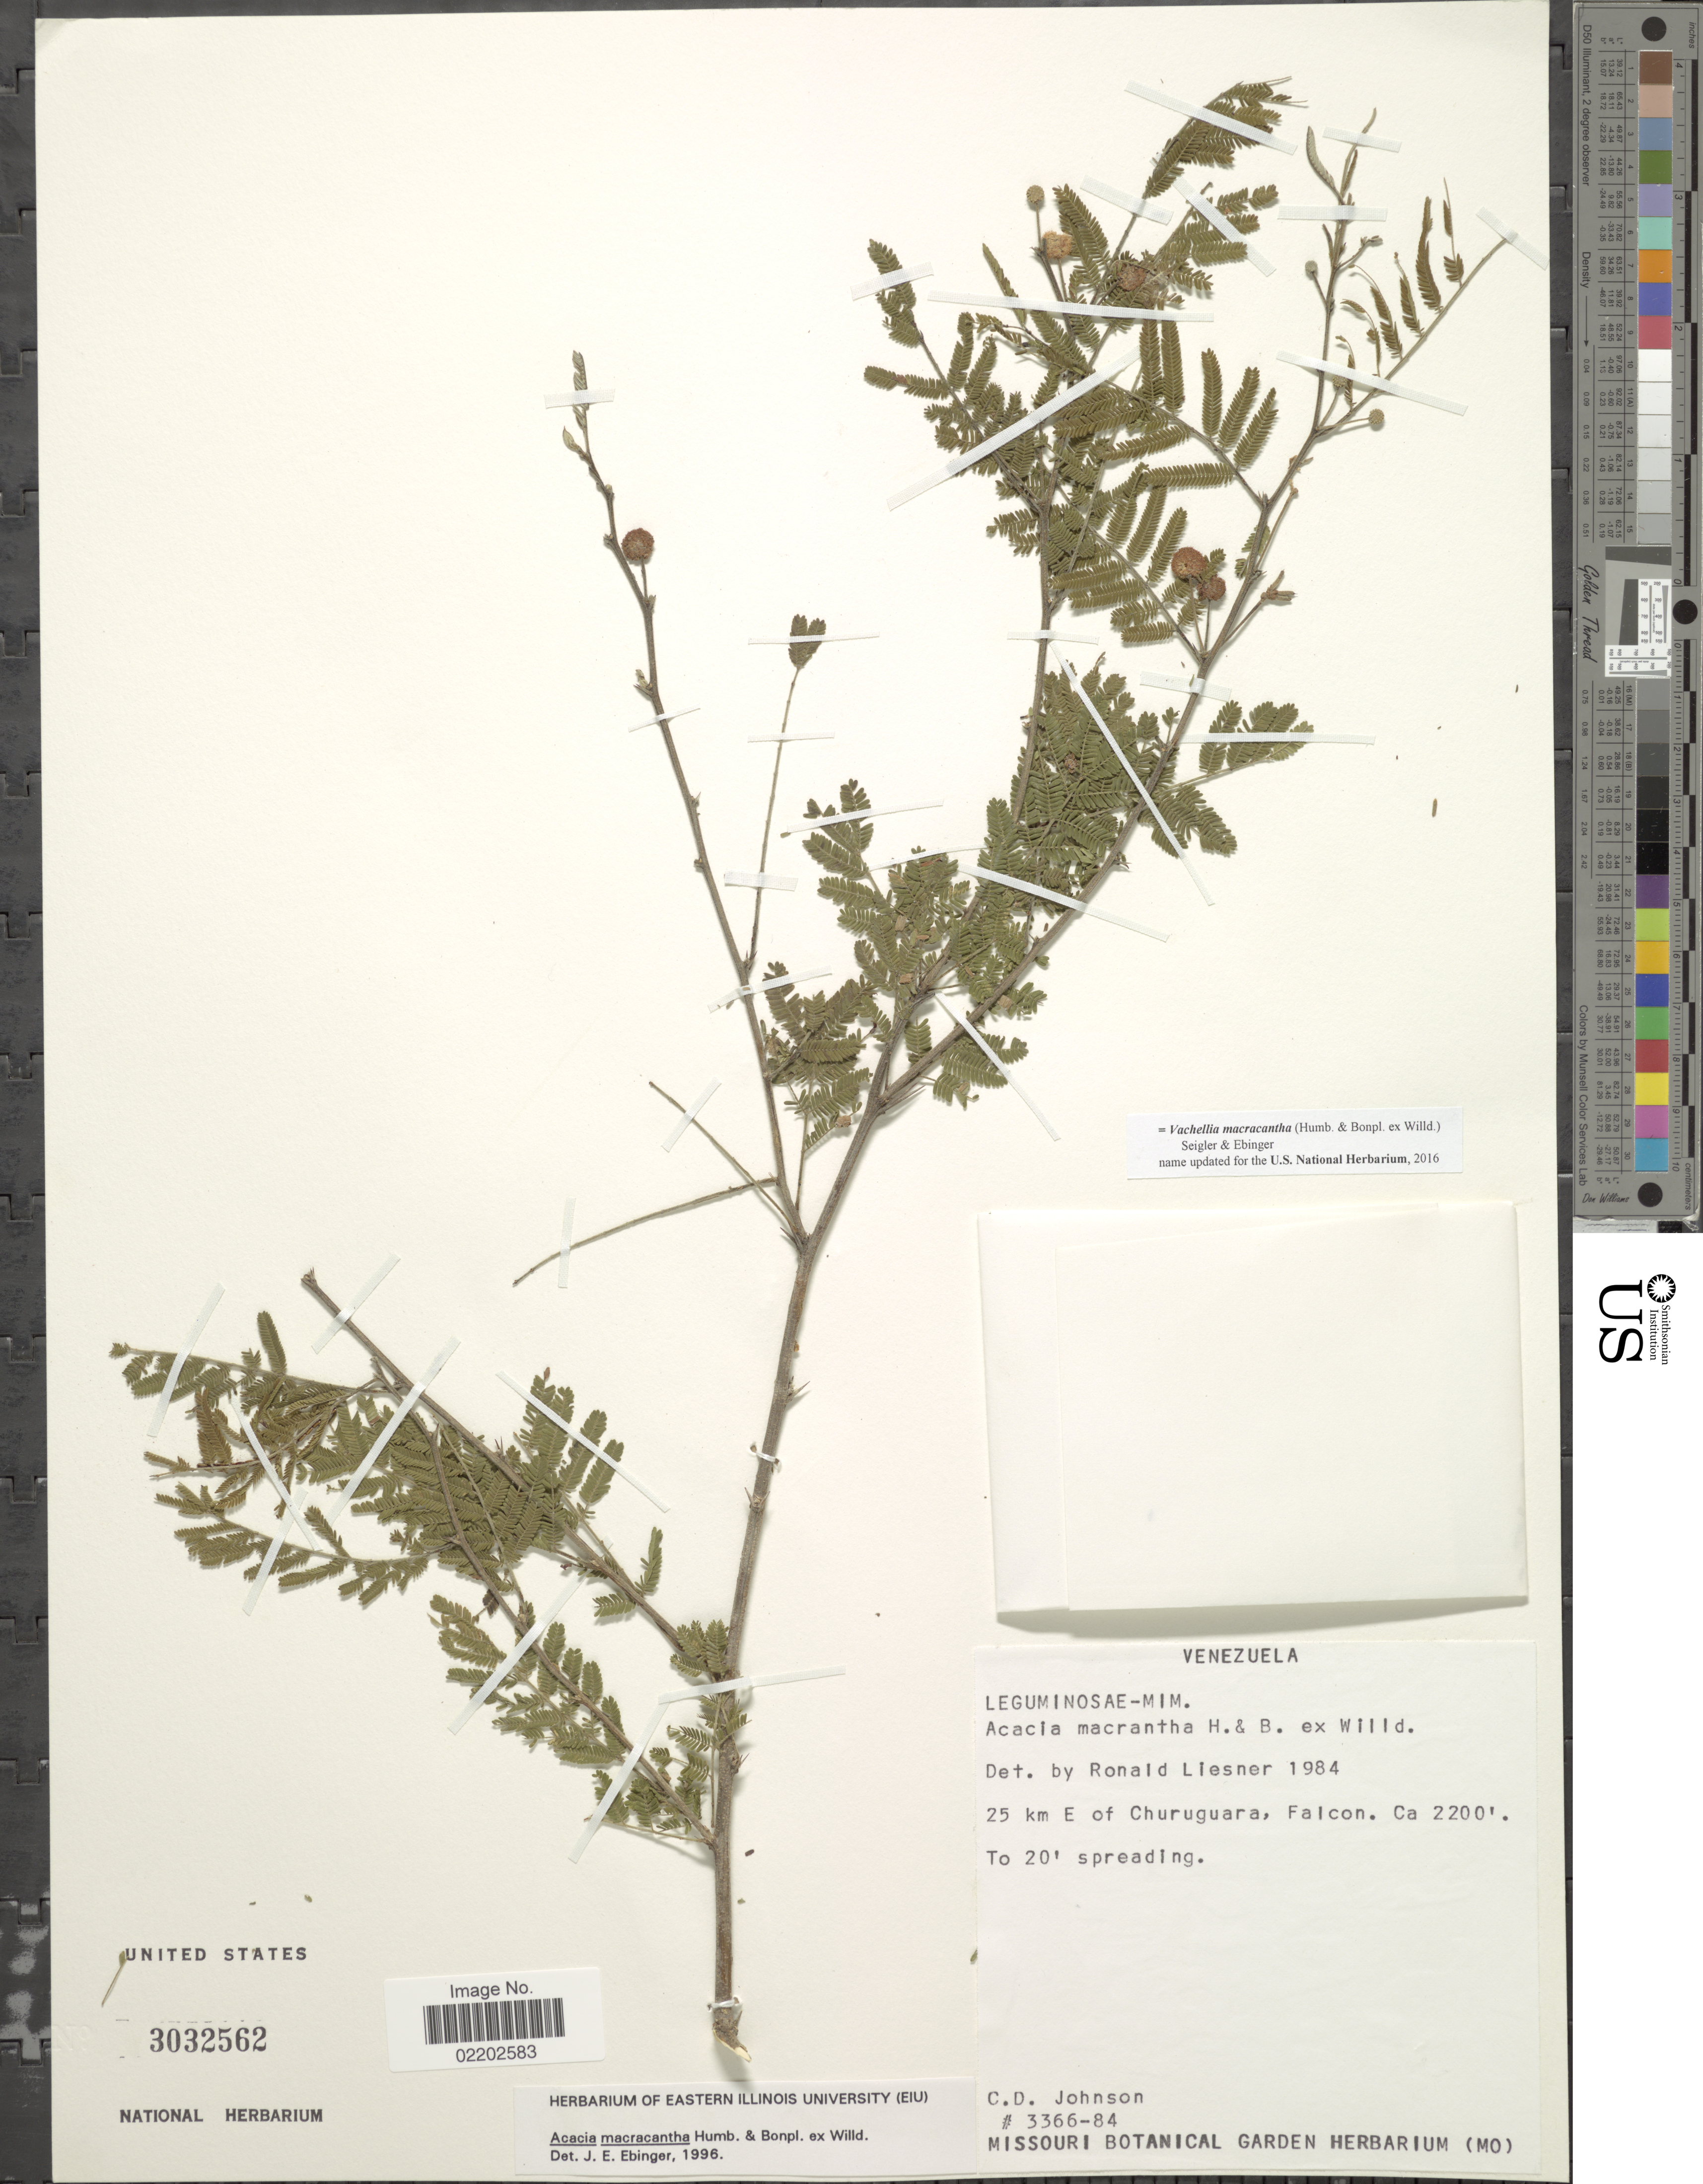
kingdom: Plantae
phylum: Tracheophyta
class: Magnoliopsida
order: Fabales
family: Fabaceae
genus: Vachellia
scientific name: Vachellia macracantha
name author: (Humb. & Bonpl. ex Willd.) Seigler & Ebinger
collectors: C. D. Johnson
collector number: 3366-84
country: Venezuela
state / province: Falcón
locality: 25 km E of Churuguara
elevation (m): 671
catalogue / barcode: US 3032562